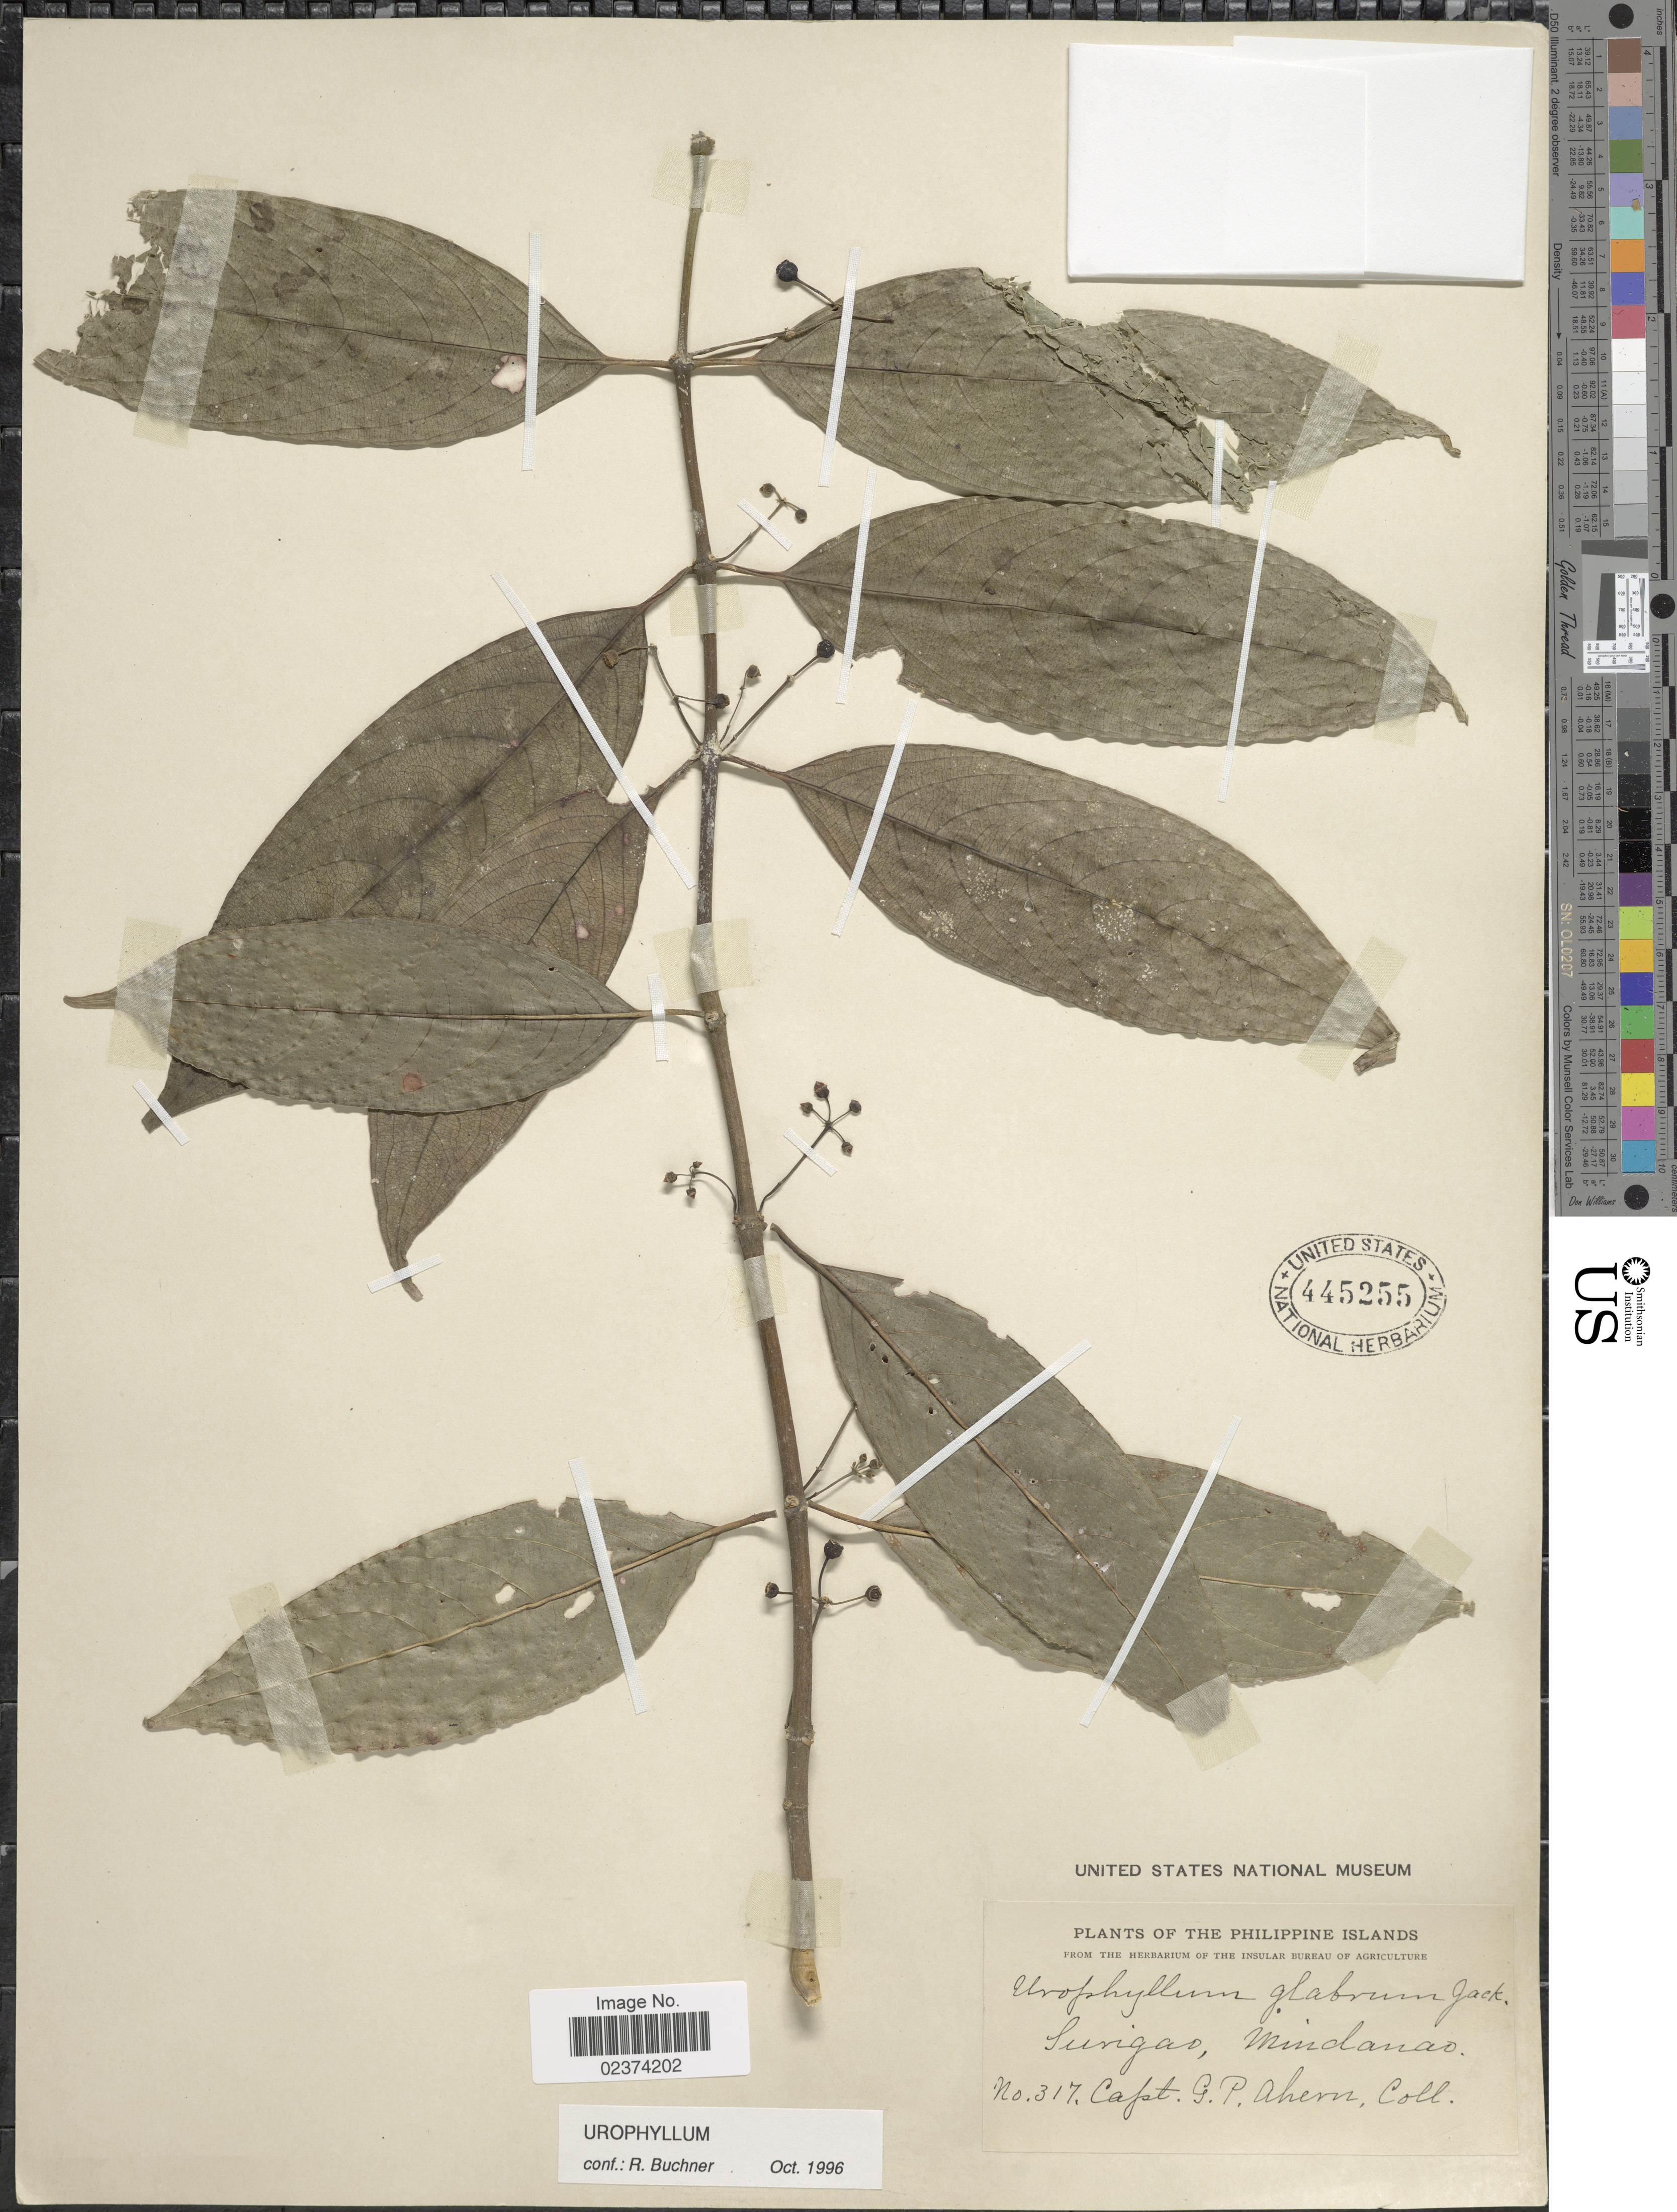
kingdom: Plantae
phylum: Tracheophyta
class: Magnoliopsida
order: Gentianales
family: Rubiaceae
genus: Urophyllum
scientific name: Urophyllum sp.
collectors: G. Ahern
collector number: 317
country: Philippines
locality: Philippine Islands. Surigao, Mindanao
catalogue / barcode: US 445255